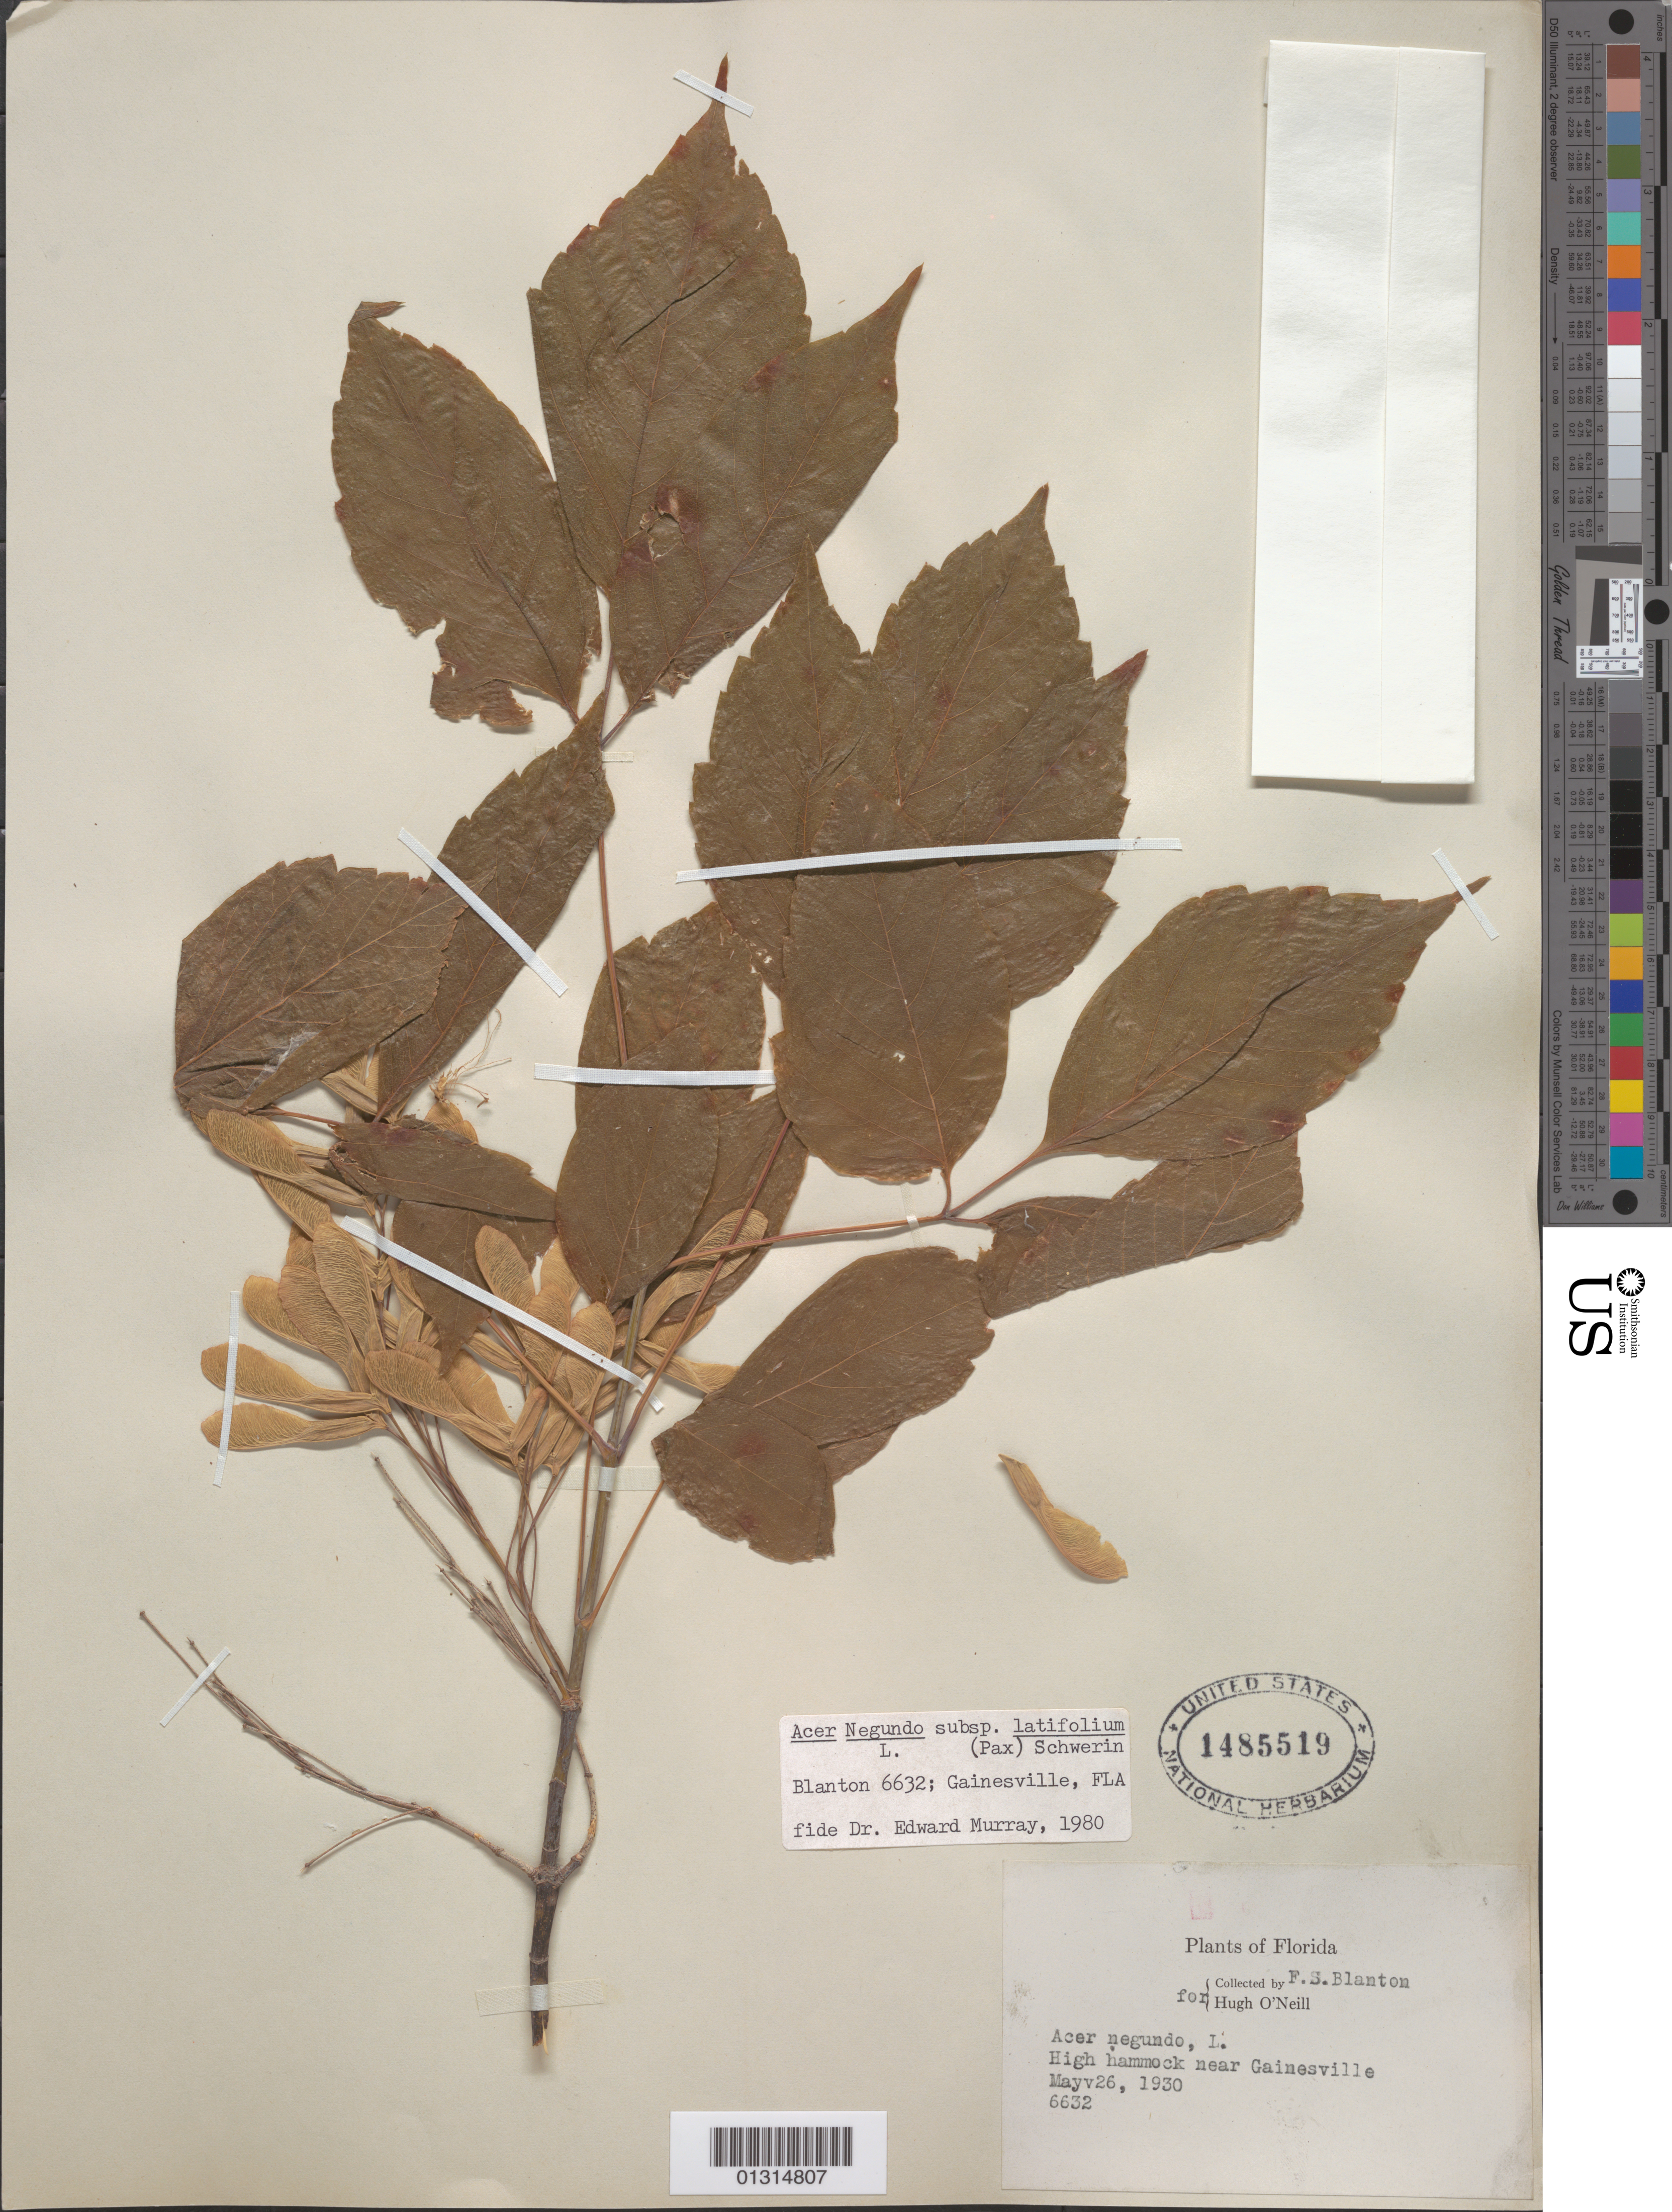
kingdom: Plantae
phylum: Tracheophyta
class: Magnoliopsida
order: Sapindales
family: Sapindaceae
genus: Acer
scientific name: Acer negundo subsp. latifolium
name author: (Pax) Schwer.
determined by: Murray, Edward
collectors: F. S. Blanton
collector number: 6632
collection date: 1930-05-26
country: United States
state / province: Florida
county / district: Alachua County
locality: Gainesville, near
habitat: High hammock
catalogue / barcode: US 1485519